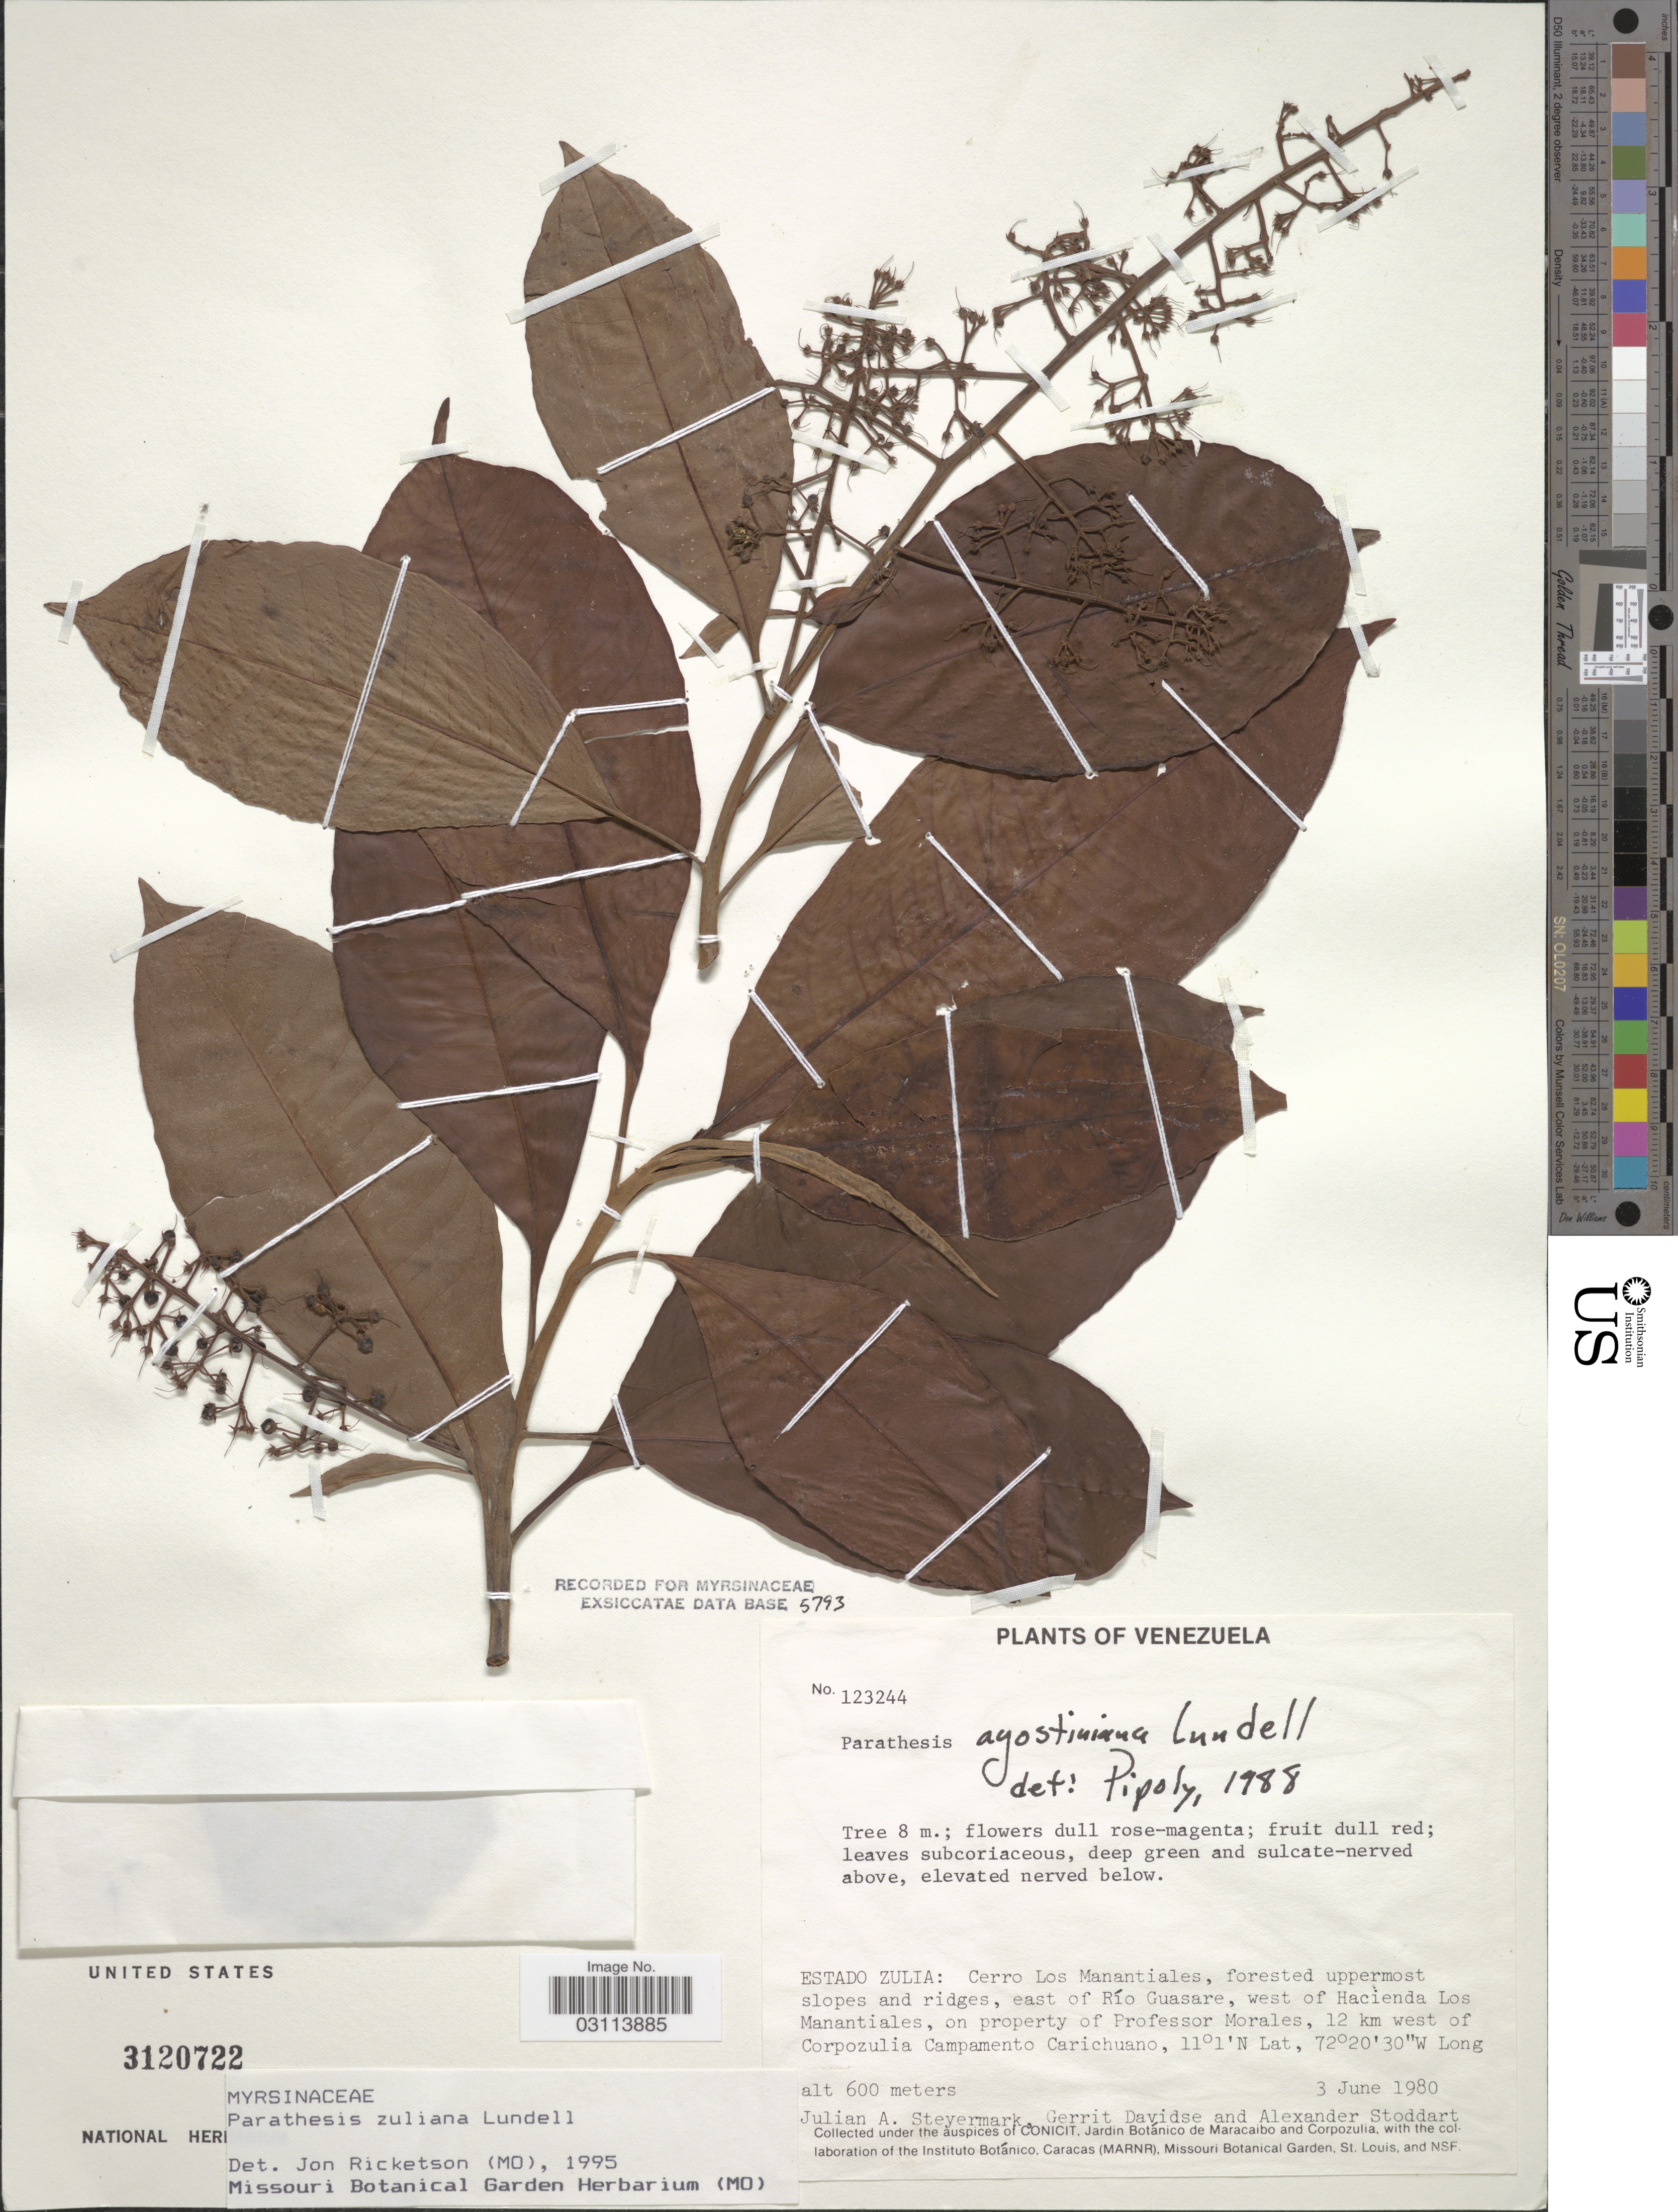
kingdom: Plantae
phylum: Tracheophyta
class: Magnoliopsida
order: Ericales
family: Primulaceae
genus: Parathesis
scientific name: Parathesis zuliana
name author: Lundell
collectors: J. Steyermark, G. Davidse & A. Stoddart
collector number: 123244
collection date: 1980-06-03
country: Venezuela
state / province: Zulia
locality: Cerro Los Manantiales, forested uppermost slopes and ridges, east of Río Guasare, west of Hacienda Los Manantiales, on property of Professor Motrales, 12 km west of Corpozulia Campamento Carichuano.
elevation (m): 600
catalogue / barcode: US 3120722